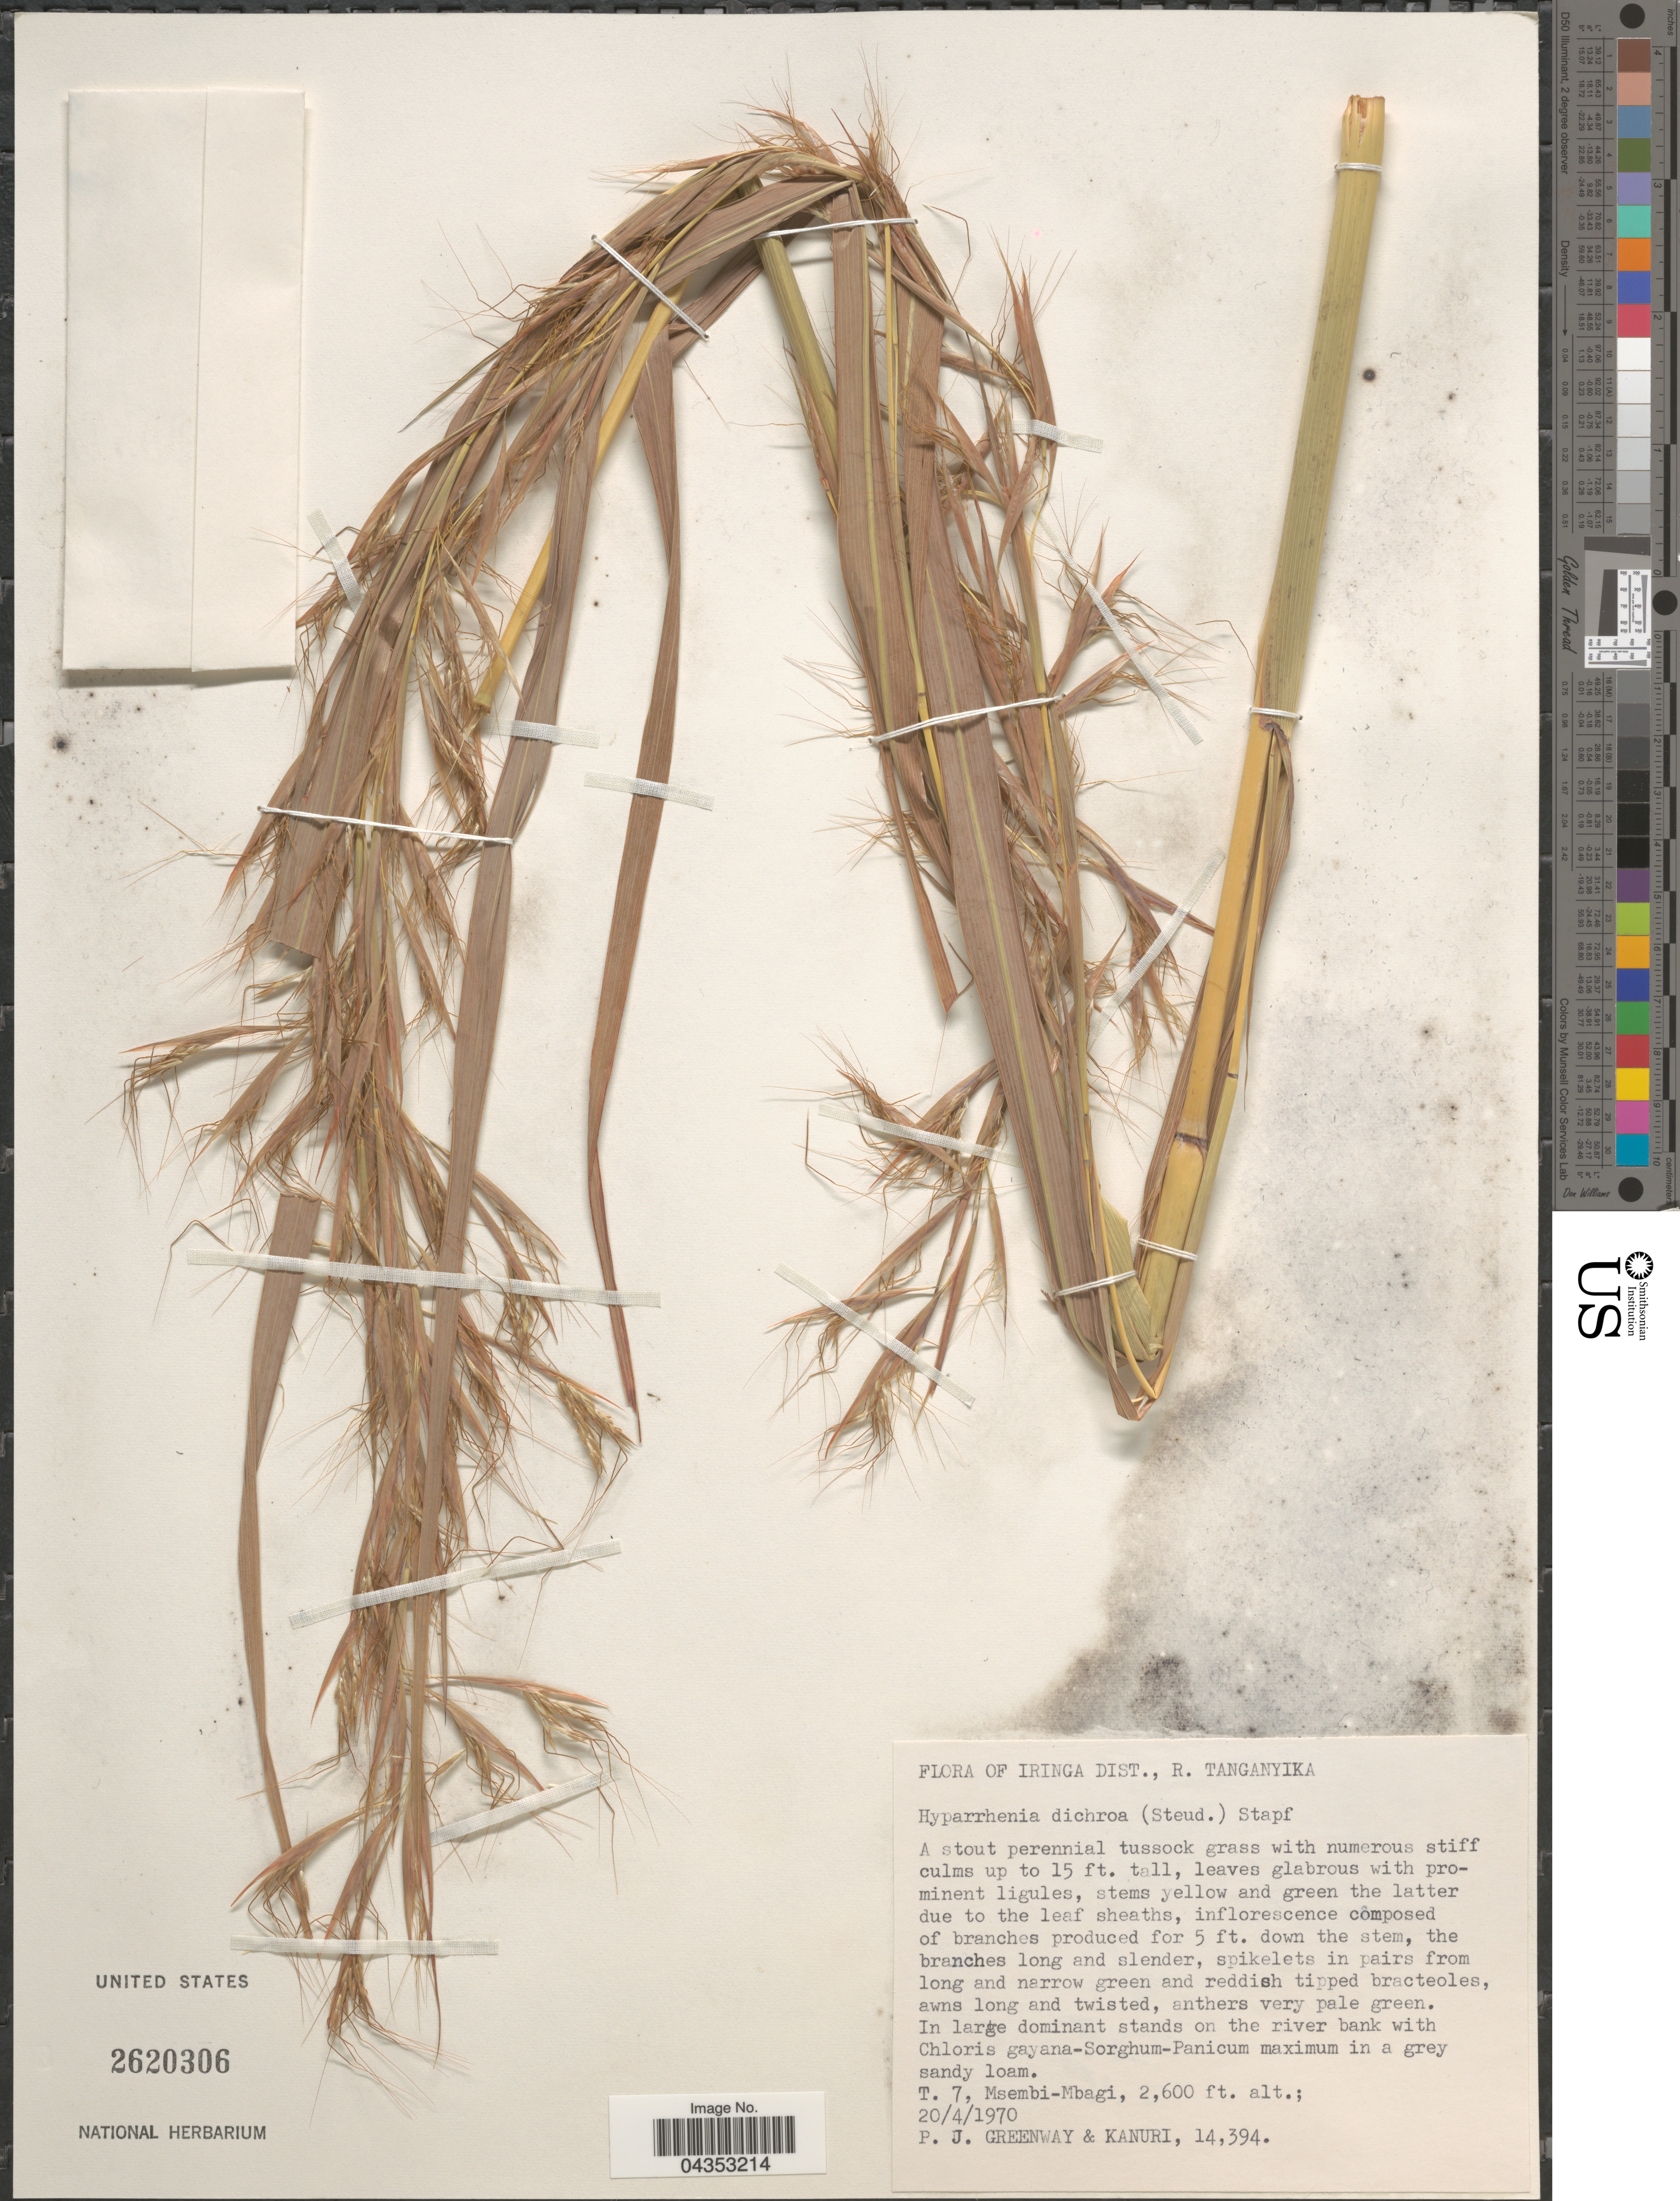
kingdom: Plantae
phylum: Tracheophyta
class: Liliopsida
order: Poales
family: Poaceae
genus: Hyparrhenia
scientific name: Hyparrhenia dichroa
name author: (Steud.) Stapf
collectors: P. J. Greenway & -. Kanuri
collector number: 14394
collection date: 1970-04-20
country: Tanzania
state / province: Iringa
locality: Iringa Dist., R. Tanganyika. T. 7, Msembi-Mbagi.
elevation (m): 792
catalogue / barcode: US 2620306